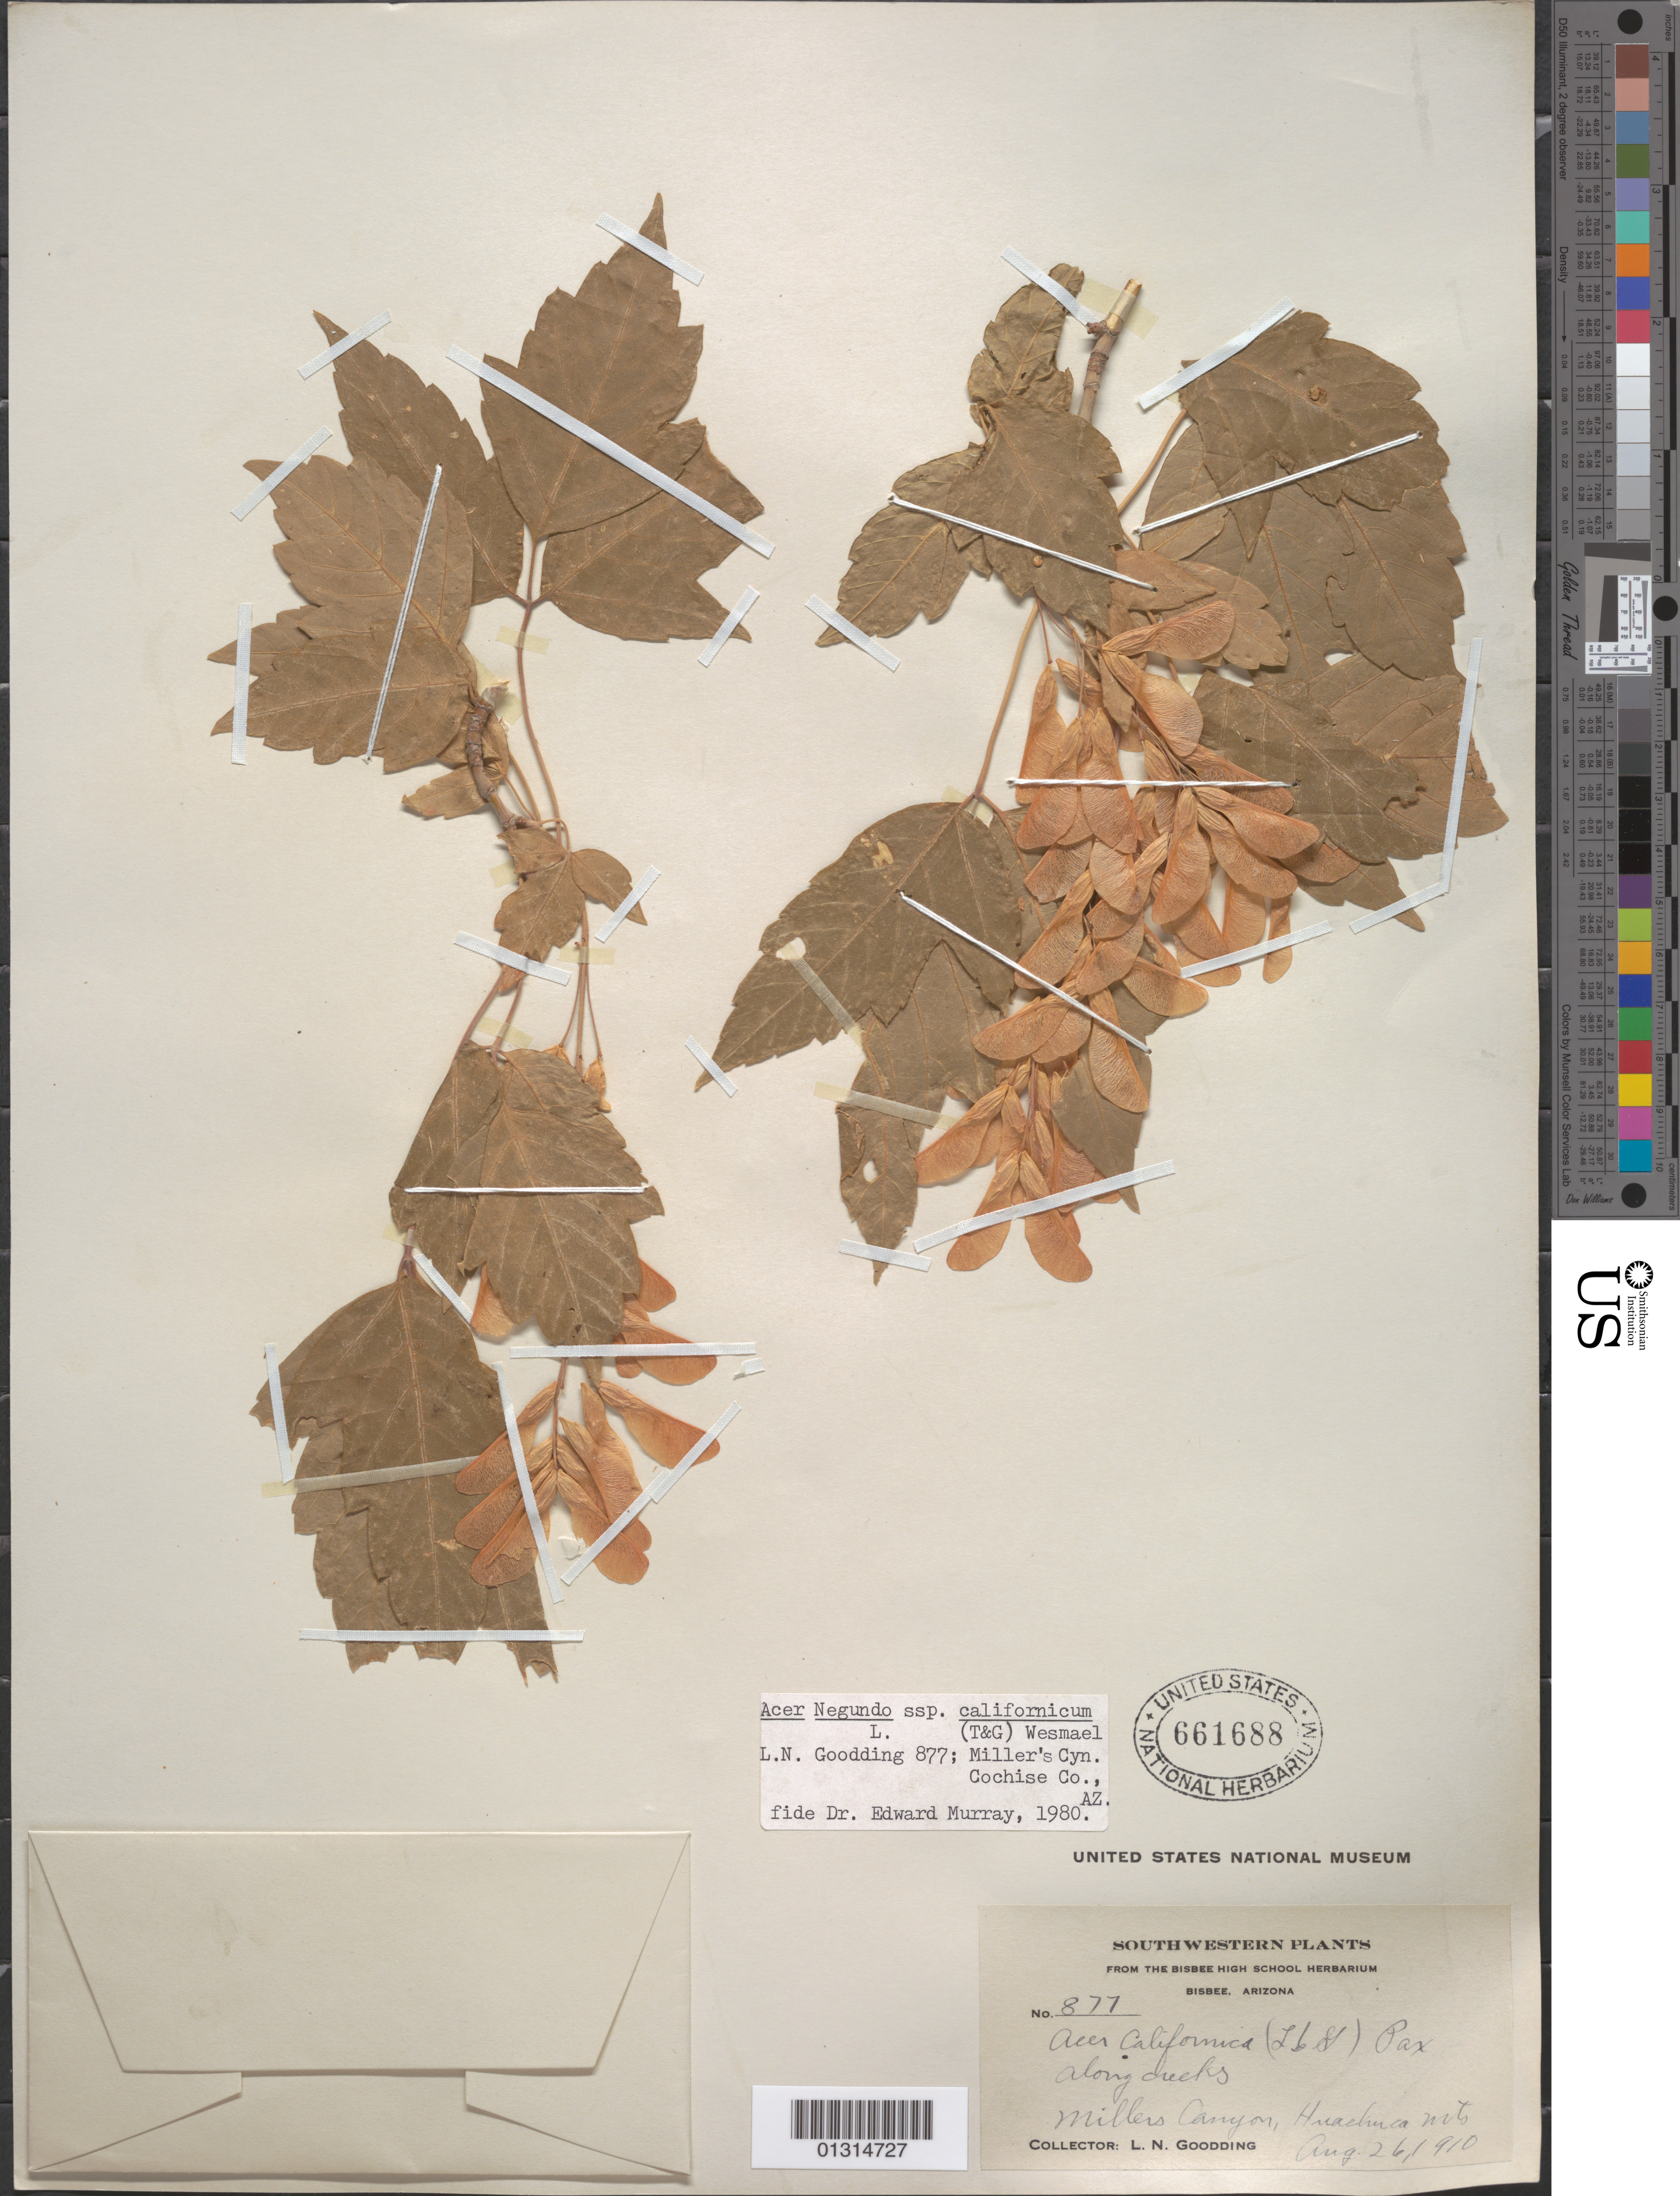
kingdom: Plantae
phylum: Tracheophyta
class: Magnoliopsida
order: Sapindales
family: Sapindaceae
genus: Acer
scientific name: Acer negundo subsp. californicum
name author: (Torr. & A. Gray) Wesm.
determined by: Murray, Edward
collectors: L. N. Goodding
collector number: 877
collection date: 1910-08-26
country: United States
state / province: Arizona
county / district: Cochise County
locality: Huachuca Mts., Millers Canyon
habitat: Along creeks.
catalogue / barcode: US 661688